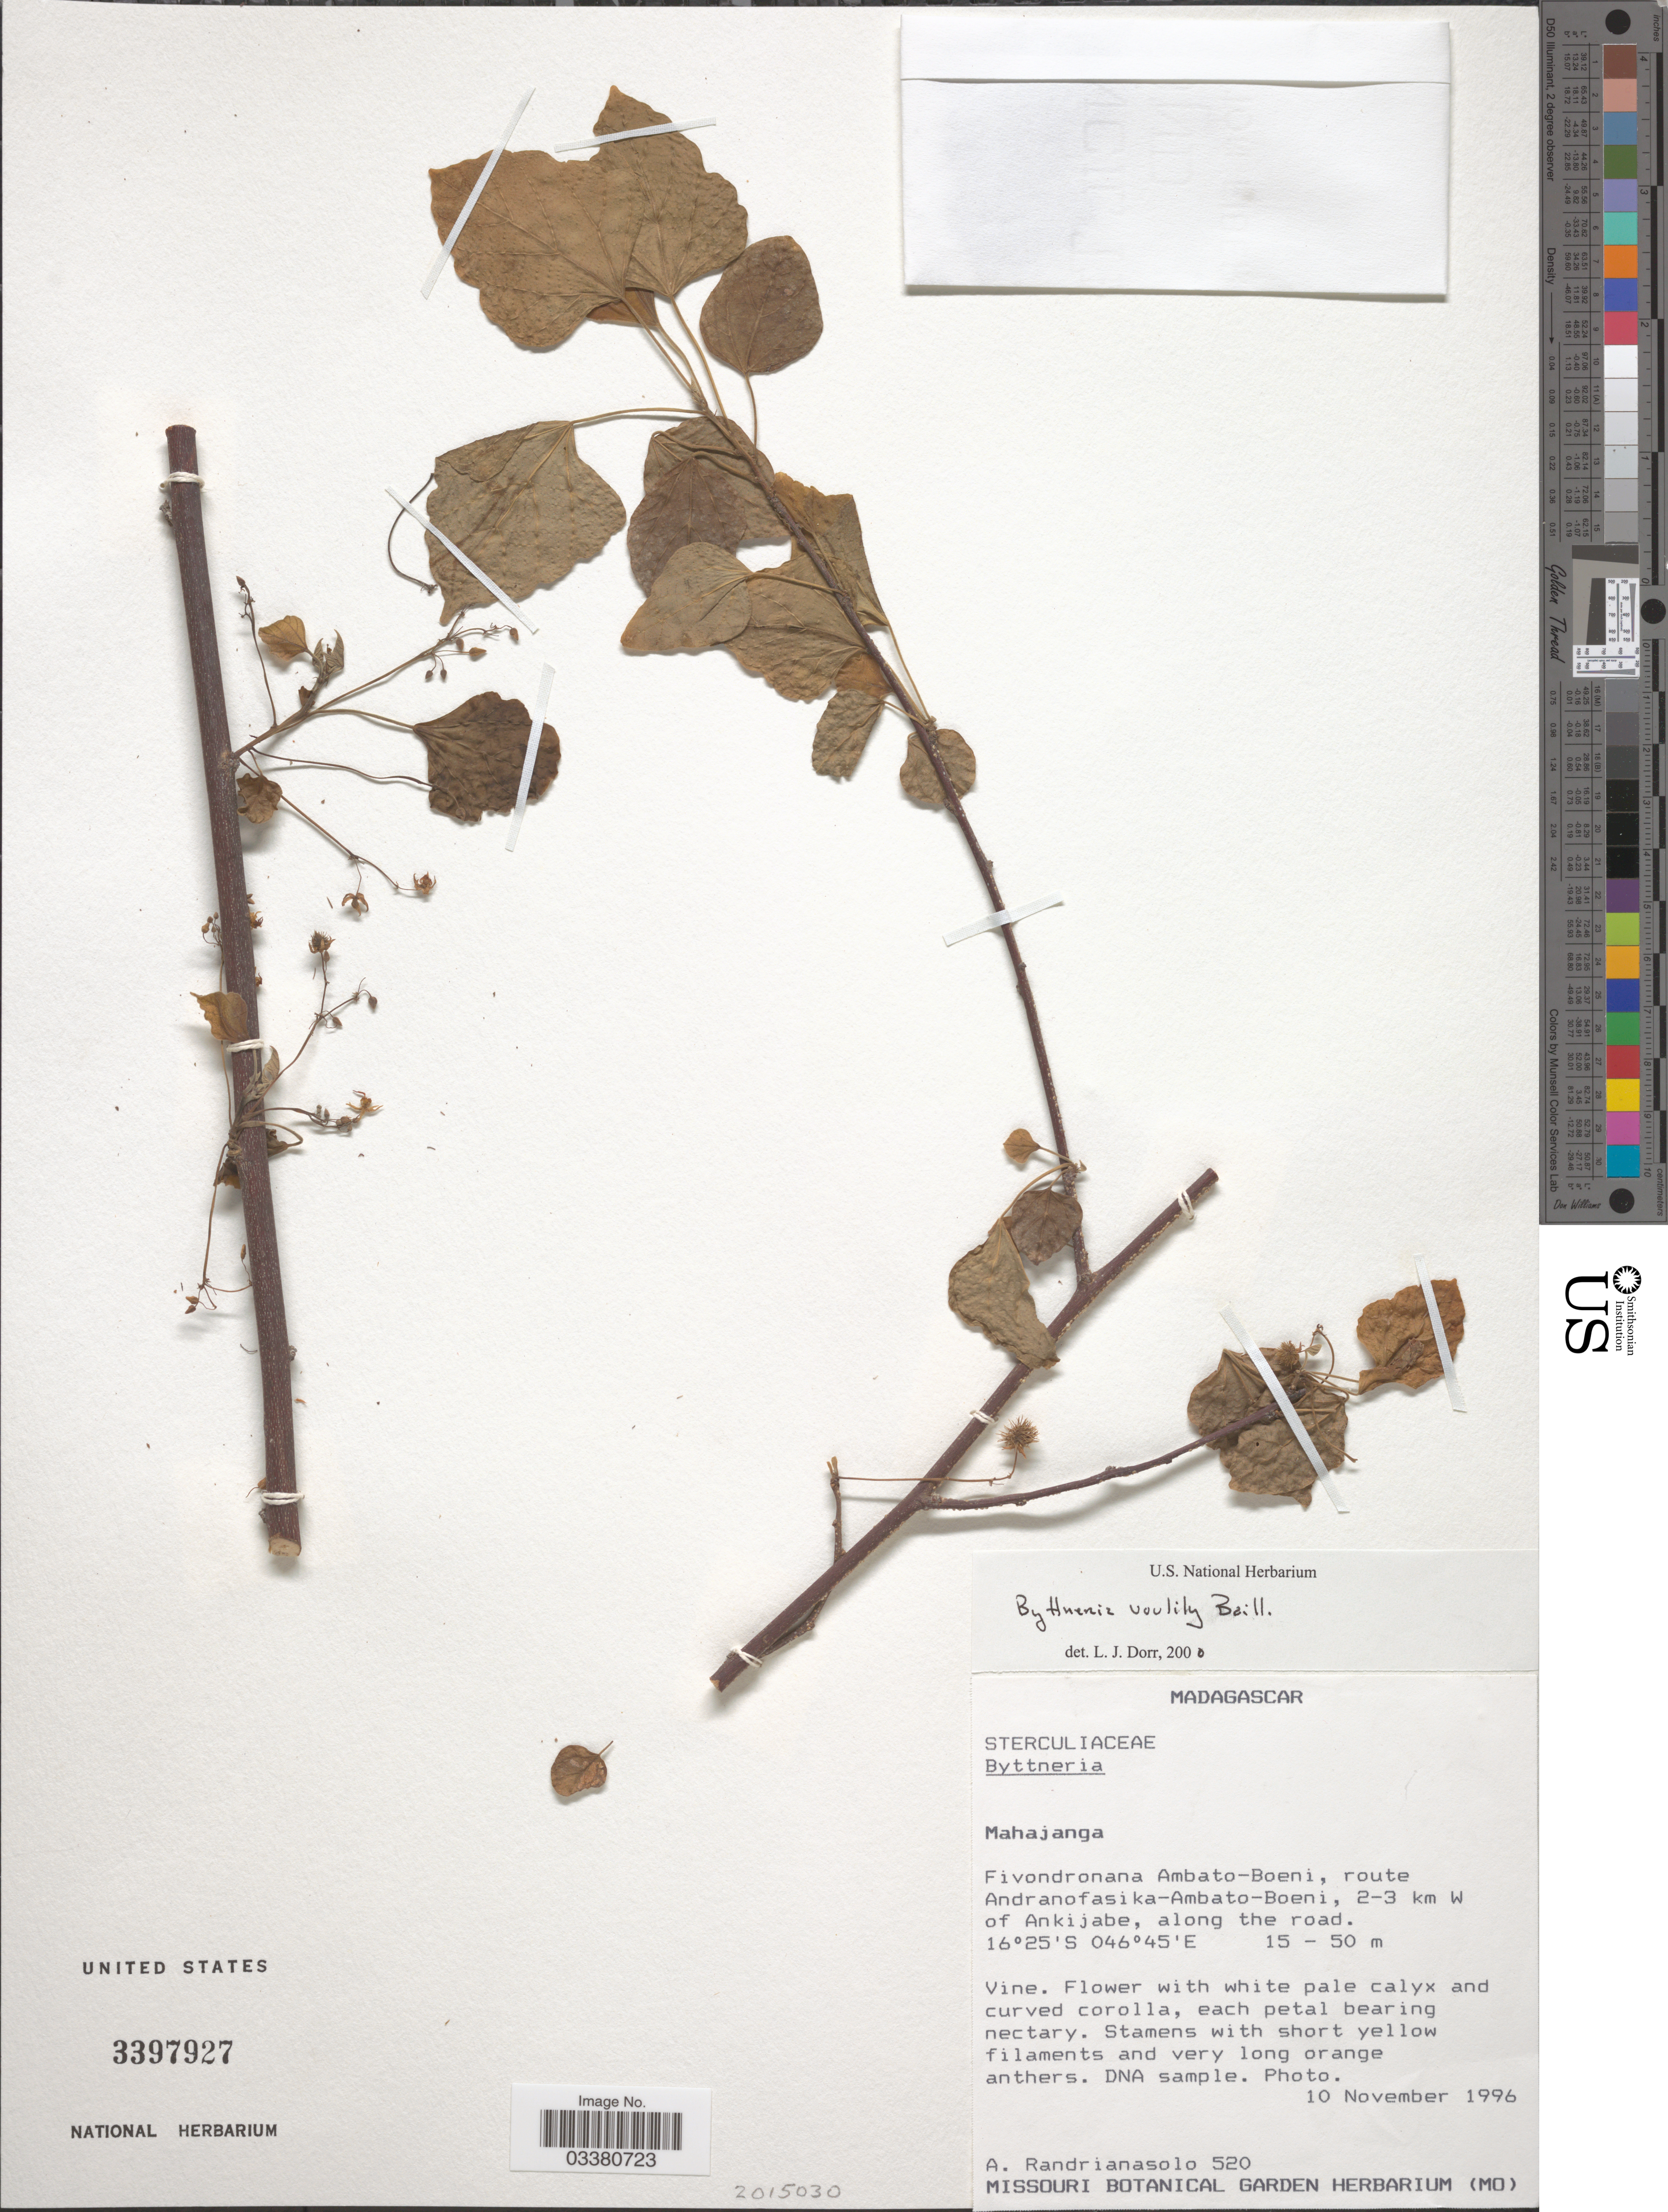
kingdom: Plantae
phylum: Tracheophyta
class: Magnoliopsida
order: Malvales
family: Malvaceae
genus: Byttneria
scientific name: Byttneria voulily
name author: Baill.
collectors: A. Randrianasolo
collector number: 520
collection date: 1996-11-10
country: Madagascar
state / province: Boeny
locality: Fivondronana Ambato-Boeni, route Andranofasika-Ambato-Boeni, 2-3 km W of Ankijabe, along the road.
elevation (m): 15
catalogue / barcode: US 3397927